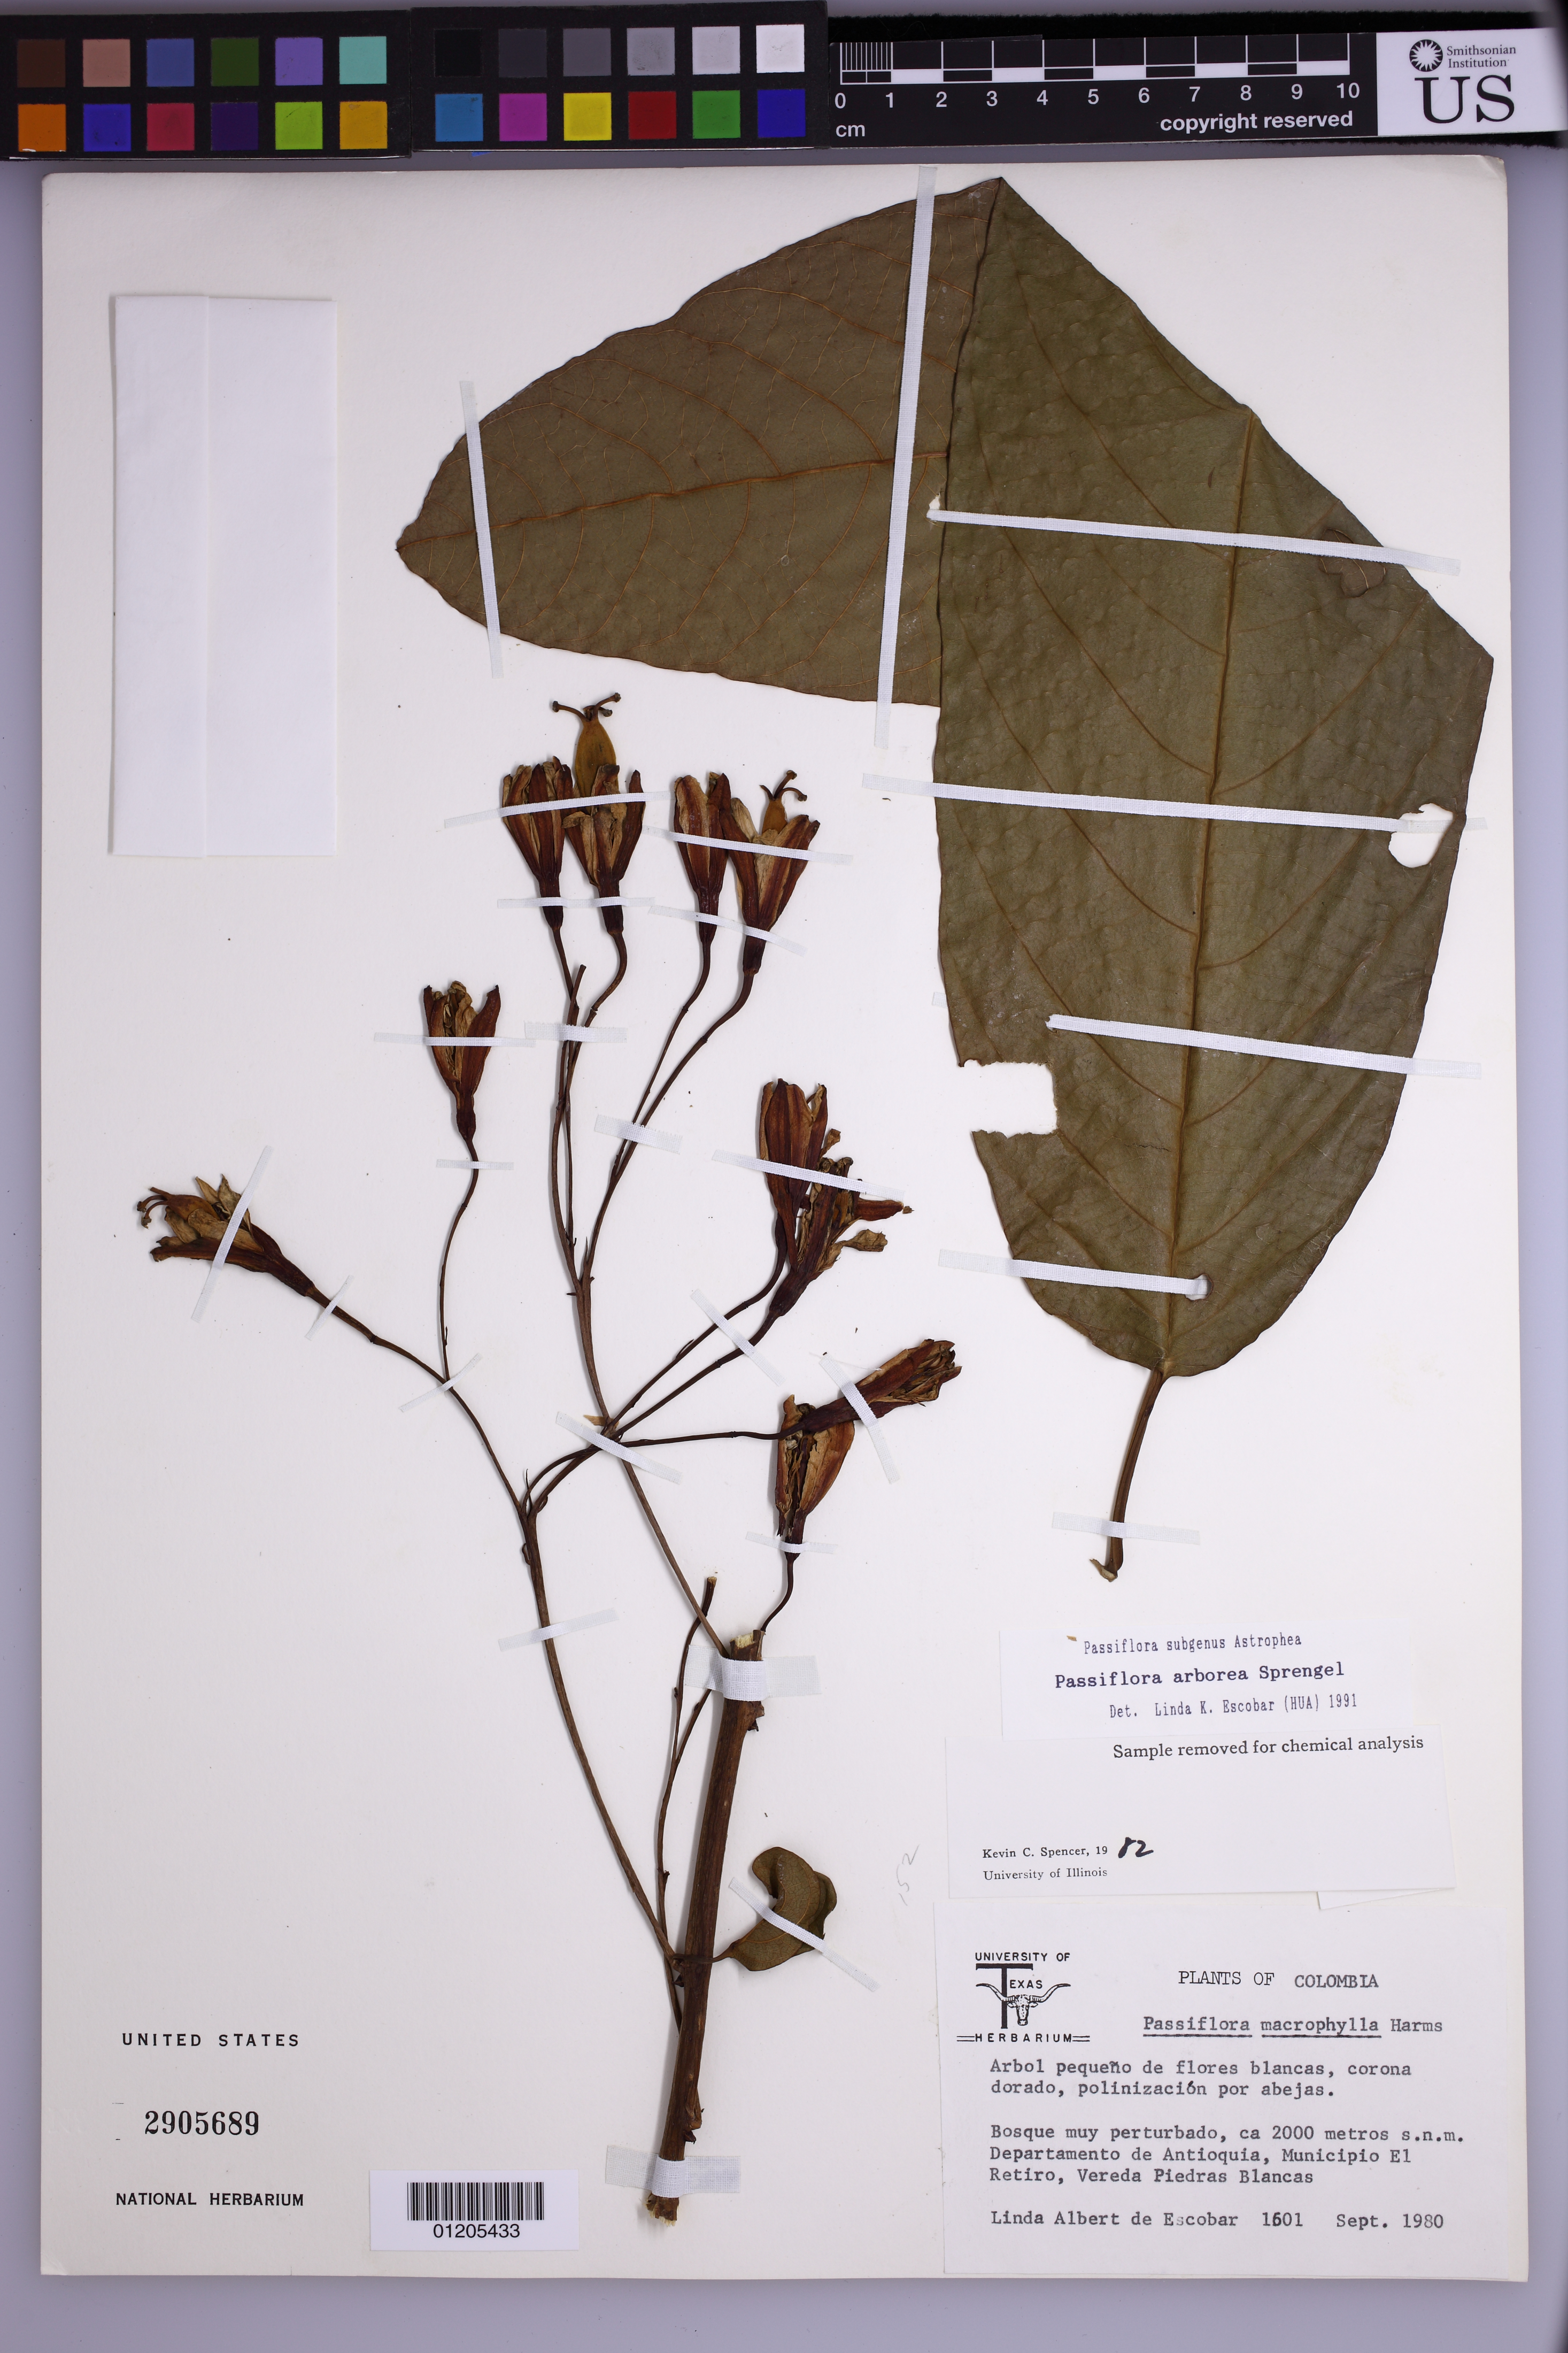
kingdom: Plantae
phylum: Tracheophyta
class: Magnoliopsida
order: Malpighiales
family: Passifloraceae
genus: Passiflora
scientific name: Passiflora arborea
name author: Spreng.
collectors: L. K. de Escobar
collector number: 1601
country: Colombia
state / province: Antioquia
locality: Bosque muy perturbado, Municipio El Retiro, Vereda Piedras Blancas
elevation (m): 2000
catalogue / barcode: US 2905689